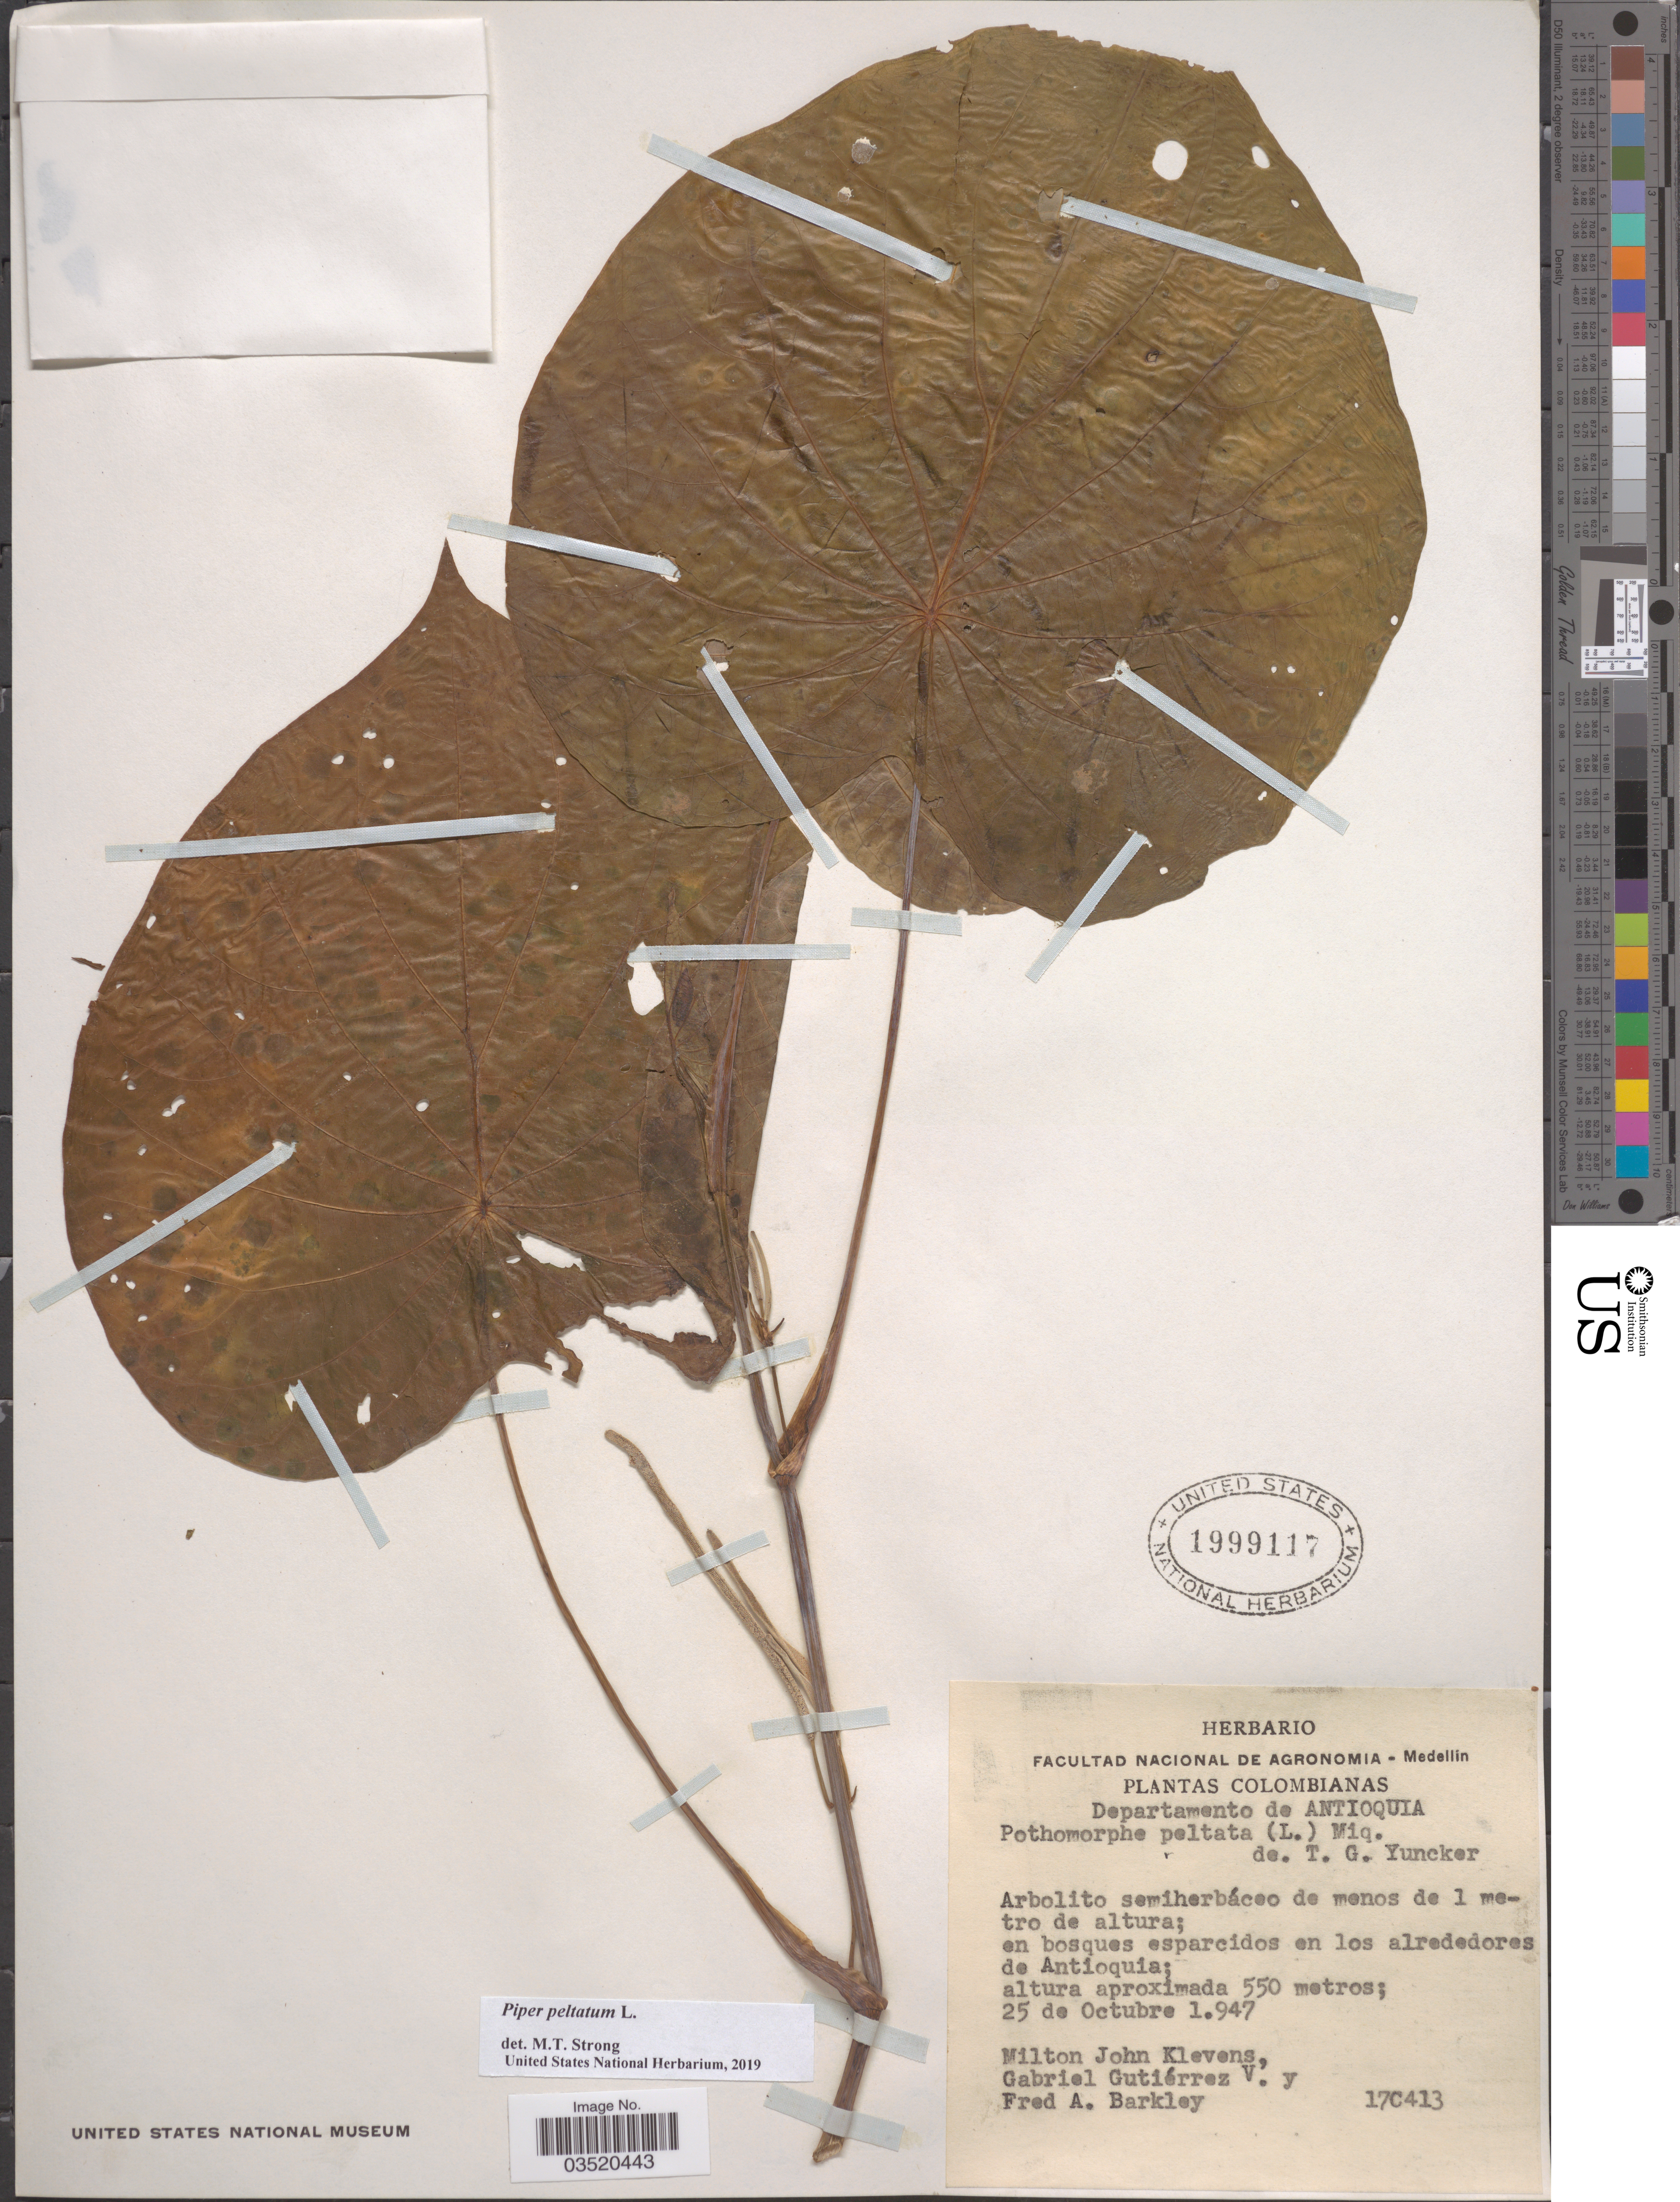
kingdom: Plantae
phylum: Tracheophyta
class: Magnoliopsida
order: Piperales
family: Piperaceae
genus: Piper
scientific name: Piper peltatum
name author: L.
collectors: M. Klevens, G. Guttierez V. & F. A. Barkley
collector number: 17C413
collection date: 1947-10-25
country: Colombia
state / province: Antioquia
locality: Departamento de Antioquia. En los alrededores de Antioquia.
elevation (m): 550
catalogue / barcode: US 1999117